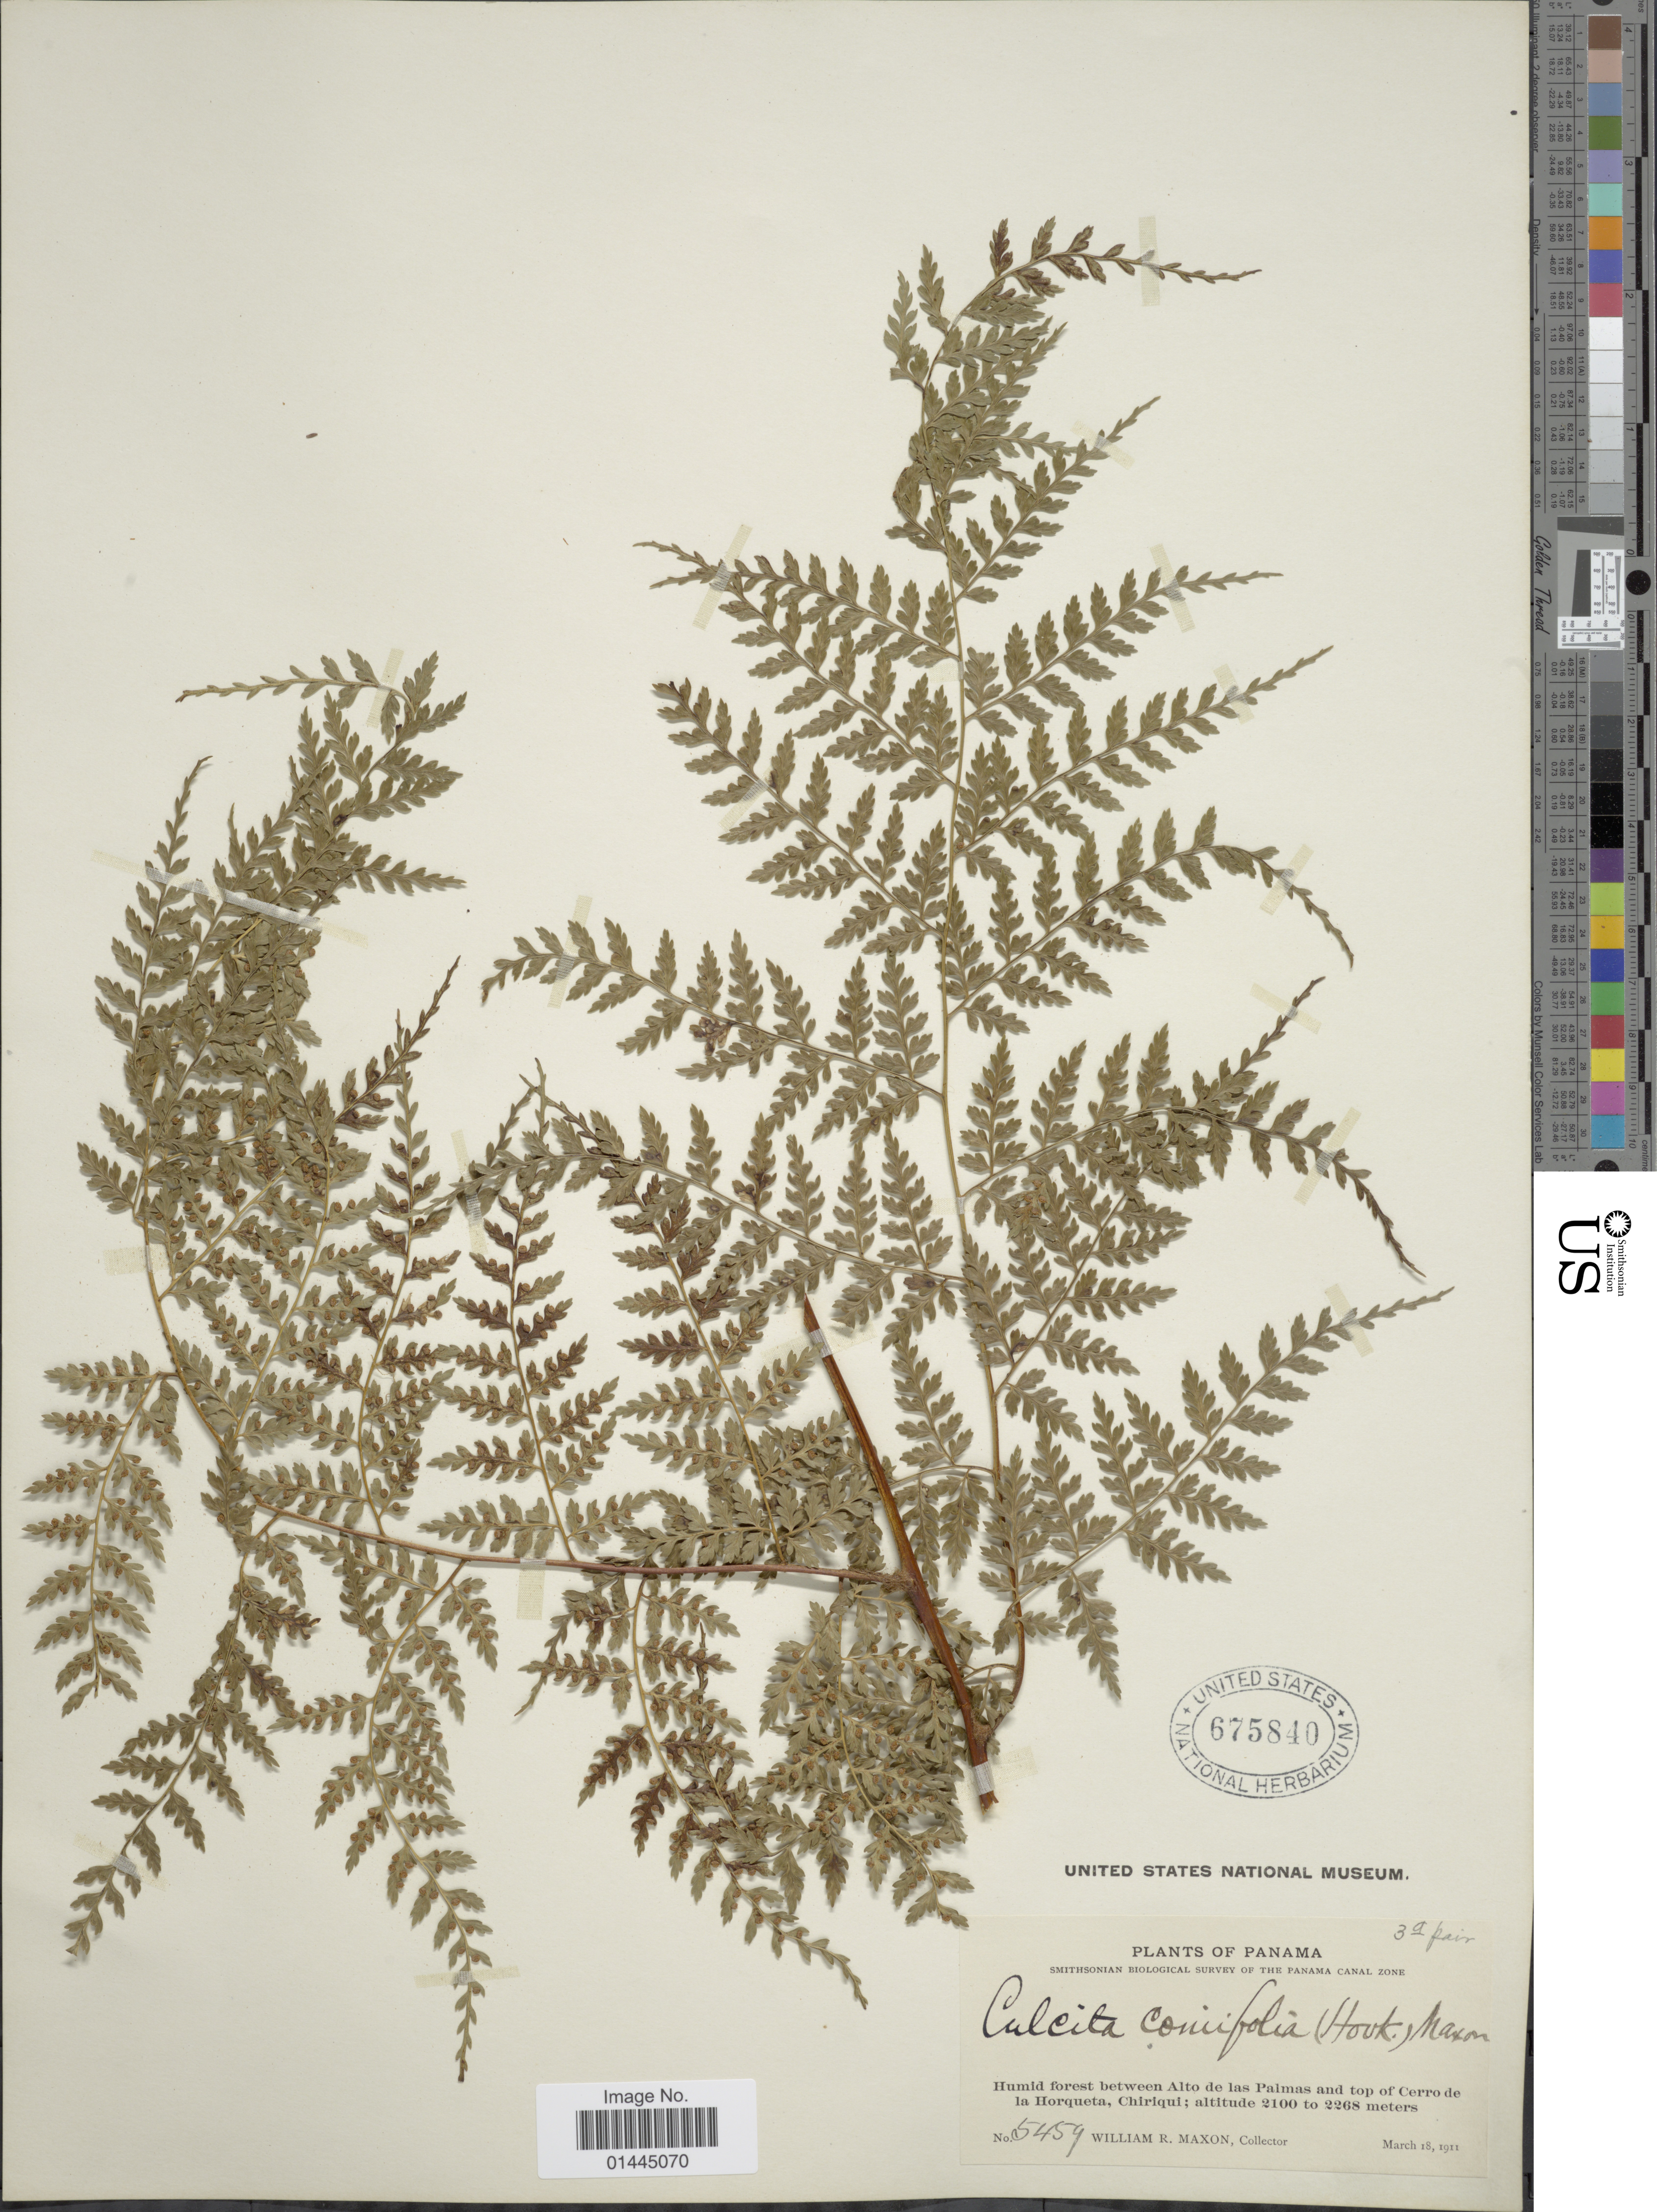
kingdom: Plantae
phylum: Tracheophyta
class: Polypodiopsida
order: Cyatheales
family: Culcitaceae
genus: Culcita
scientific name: Culcita coniifolia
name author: (Hook.) Maxon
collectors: W. R. Maxon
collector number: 5459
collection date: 1911-03-18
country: Panama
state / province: Chiriqui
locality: The Panama Canal Zone, Humid forest Alto de las Palmas and top of Cerro de la Horqueta.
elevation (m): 2100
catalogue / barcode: US 675840